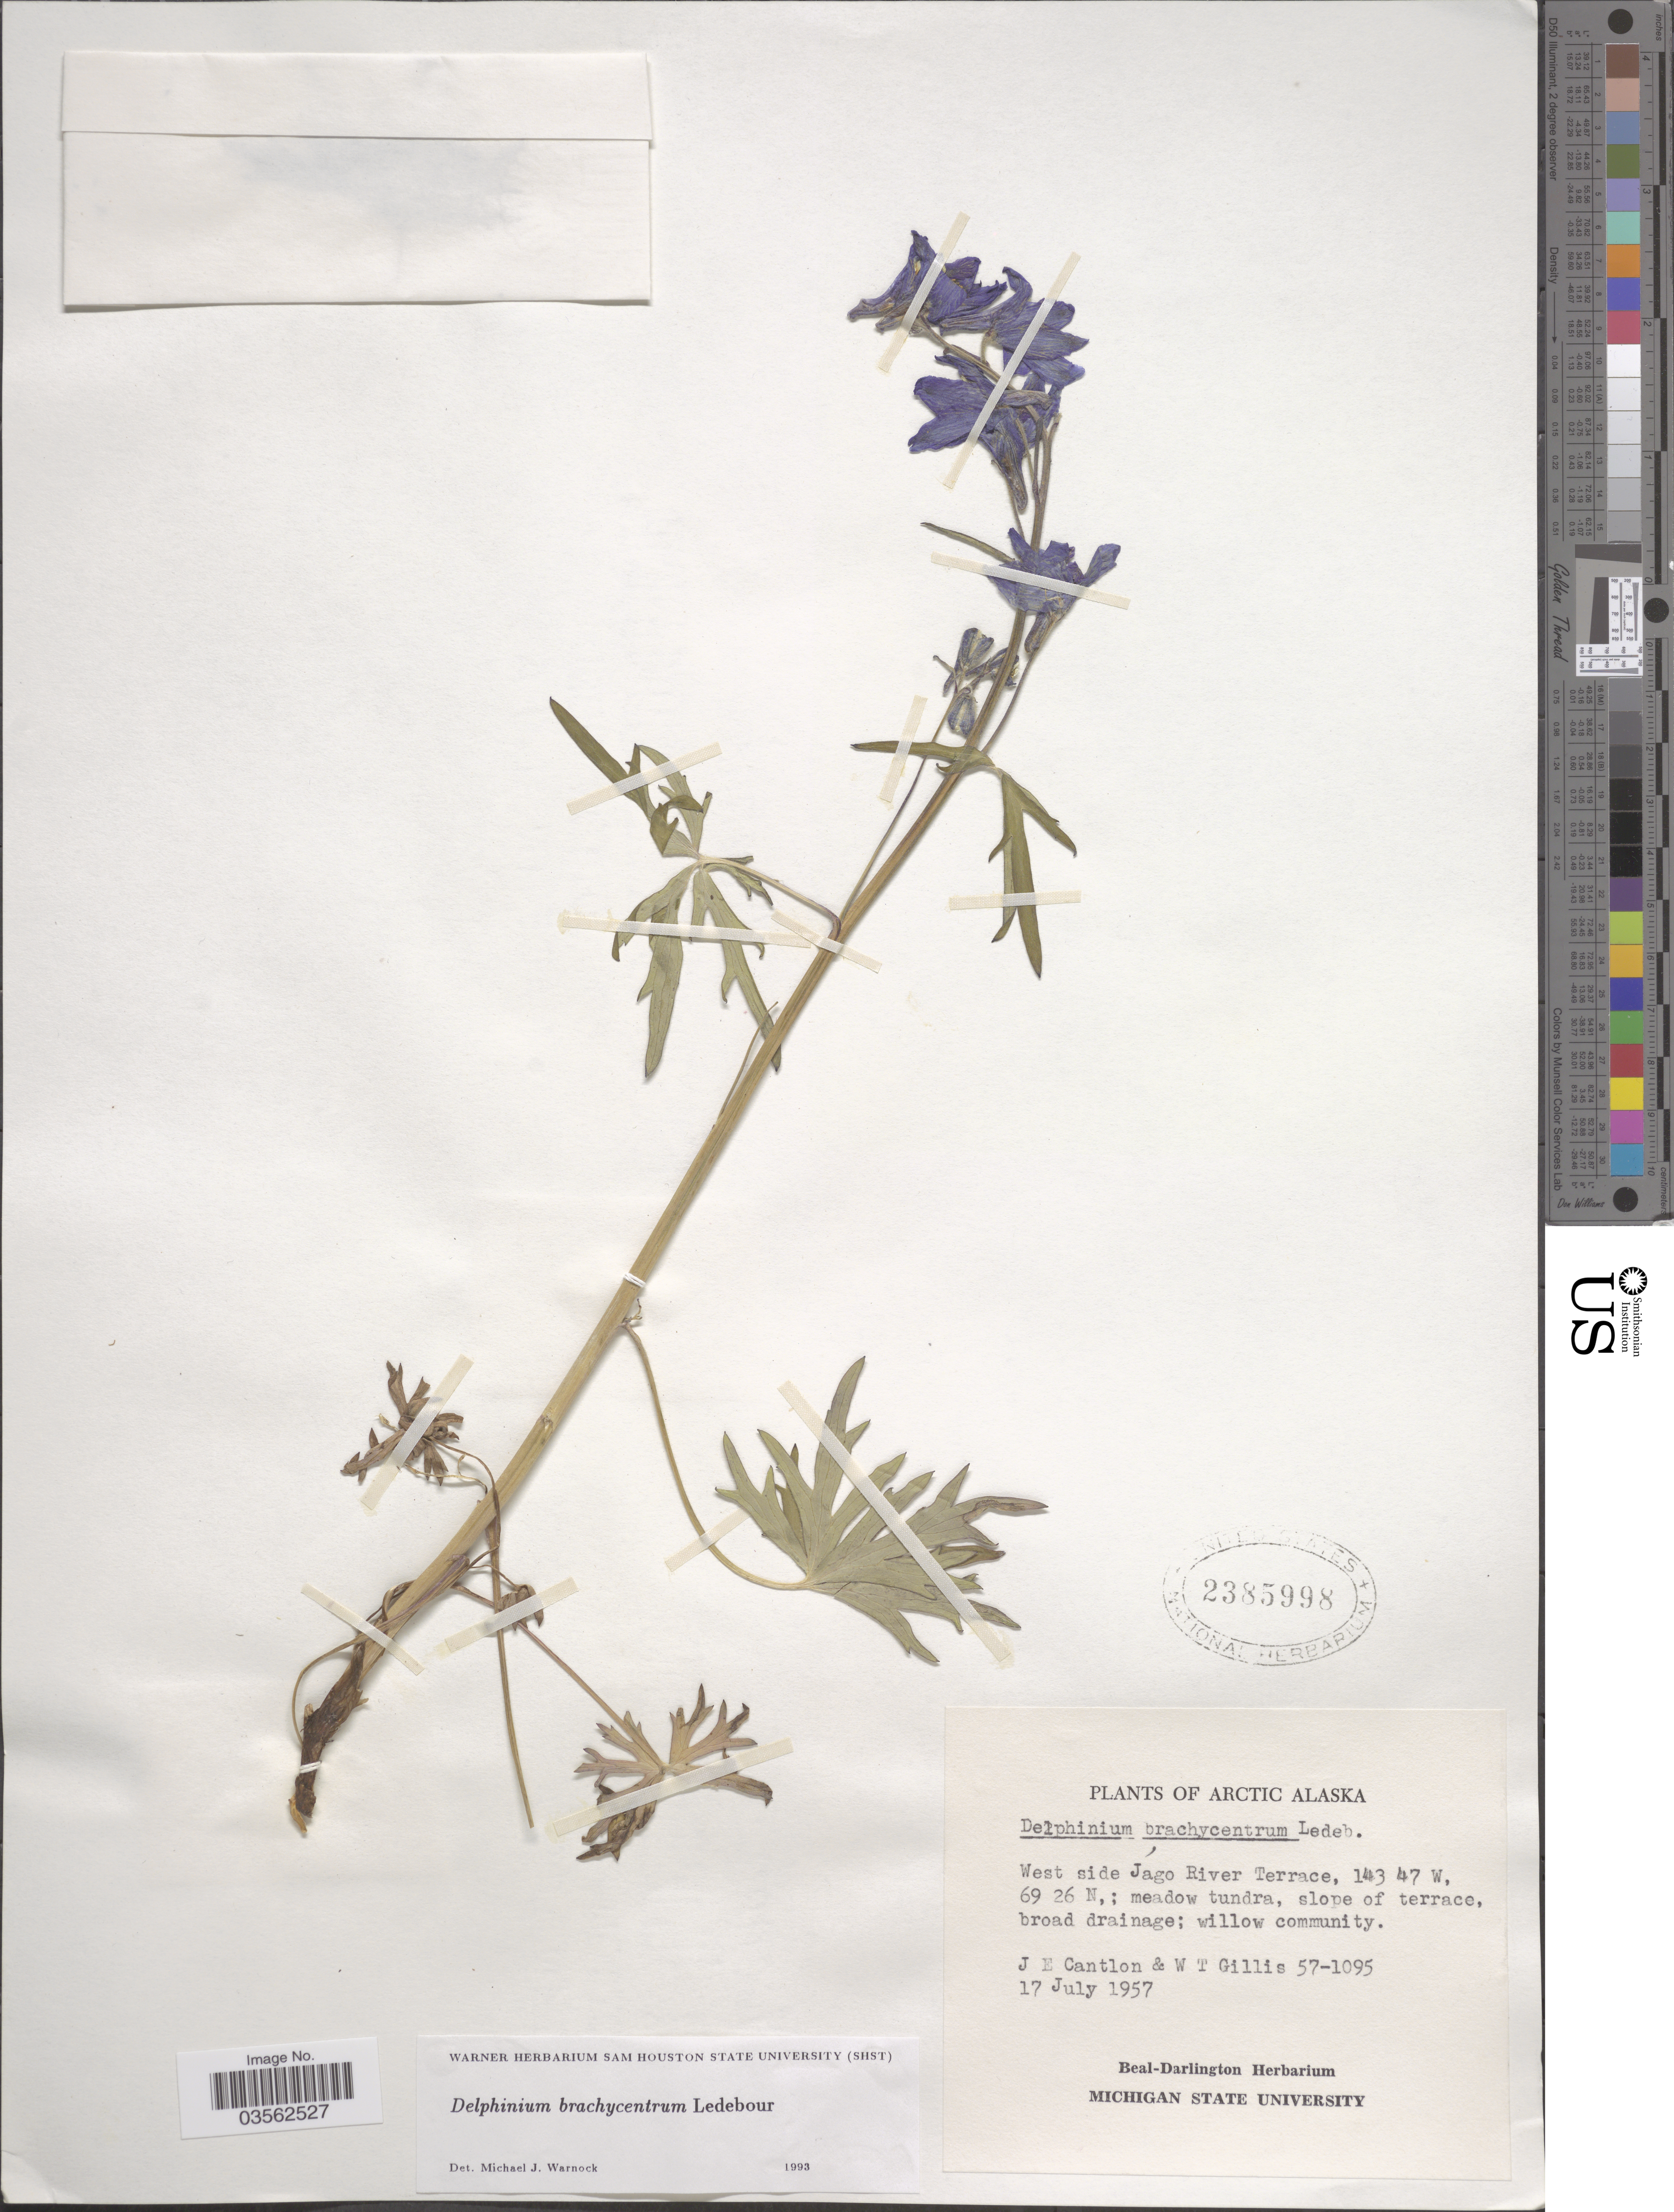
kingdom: Plantae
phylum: Tracheophyta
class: Magnoliopsida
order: Ranunculales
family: Ranunculaceae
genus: Delphinium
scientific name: Delphinium brachycentrum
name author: Ledeb.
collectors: J. Cantlon & W. T. Gillis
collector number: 57-1095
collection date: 1957-07-17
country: United States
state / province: Alaska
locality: Arctic Alaska. West side of Jago River Terrace.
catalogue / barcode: US 2385998